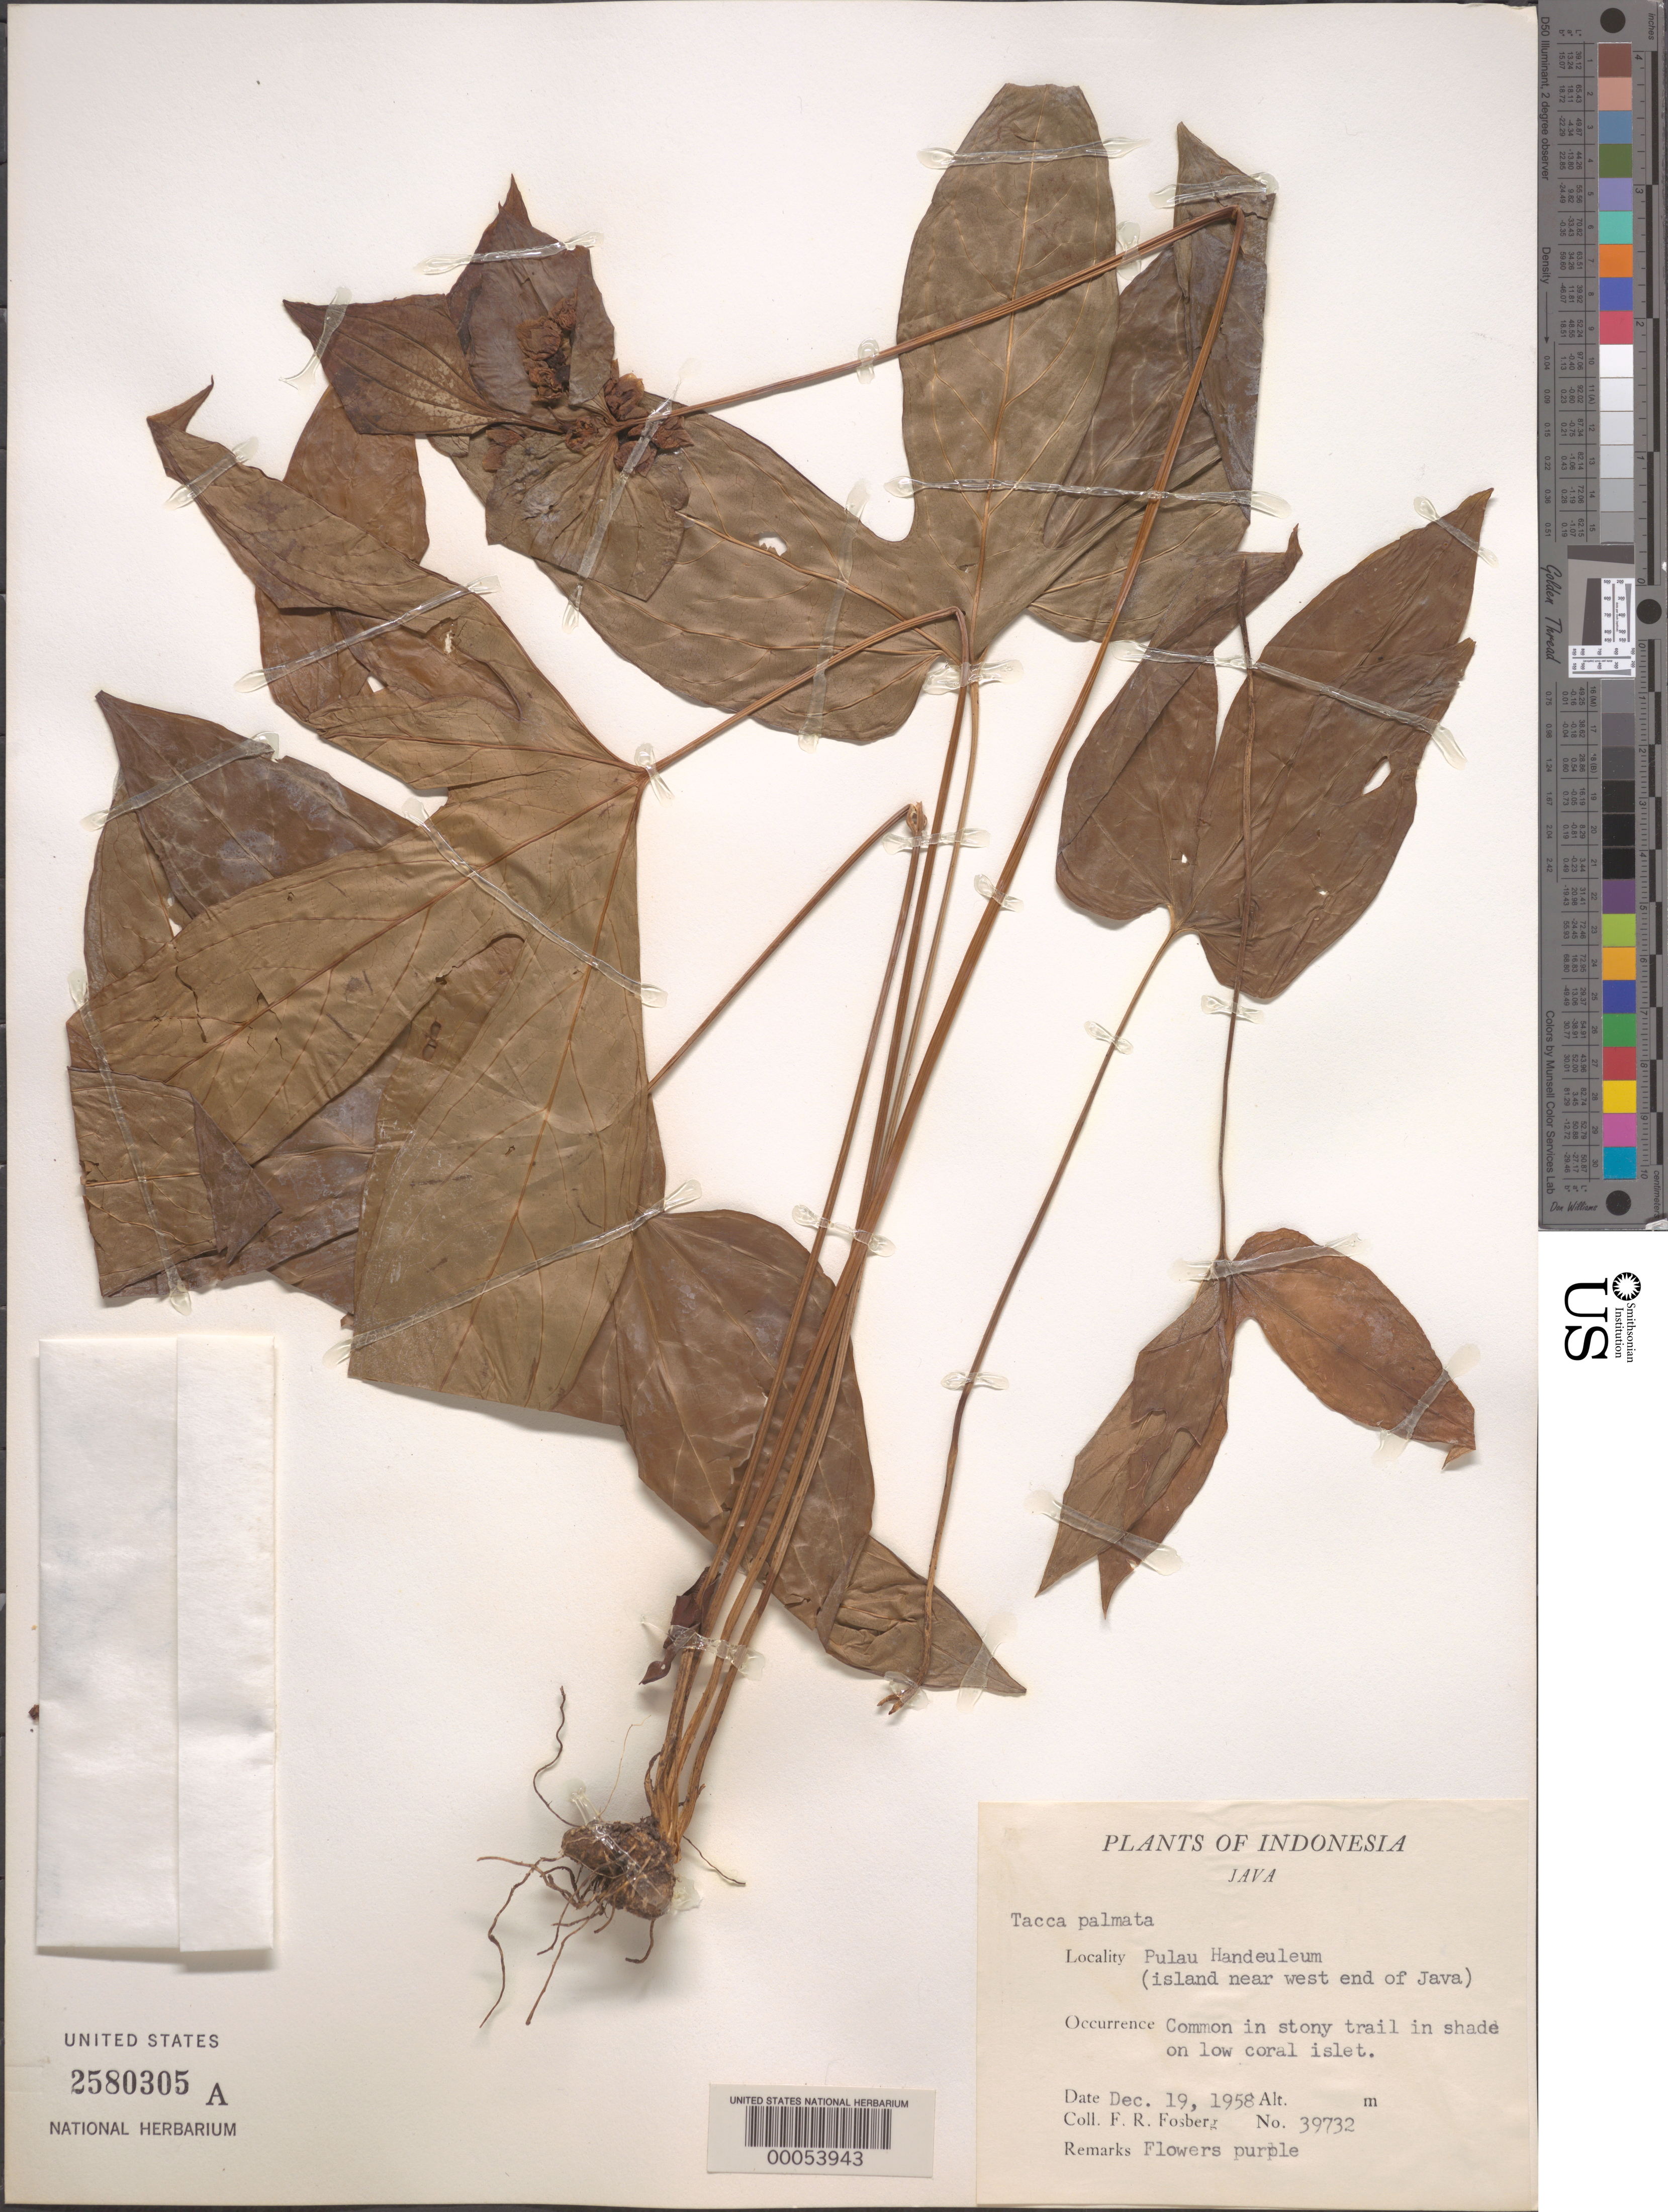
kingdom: Plantae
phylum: Tracheophyta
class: Liliopsida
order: Dioscoreales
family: Dioscoreaceae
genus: Tacca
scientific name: Tacca palmata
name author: Blume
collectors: F. R. Fosberg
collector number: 39732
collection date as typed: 19 Dec 1958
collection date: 1958-12-19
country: Indonesia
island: Java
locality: Palau handeuleum (island near west end of java)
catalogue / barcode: US 2580305A